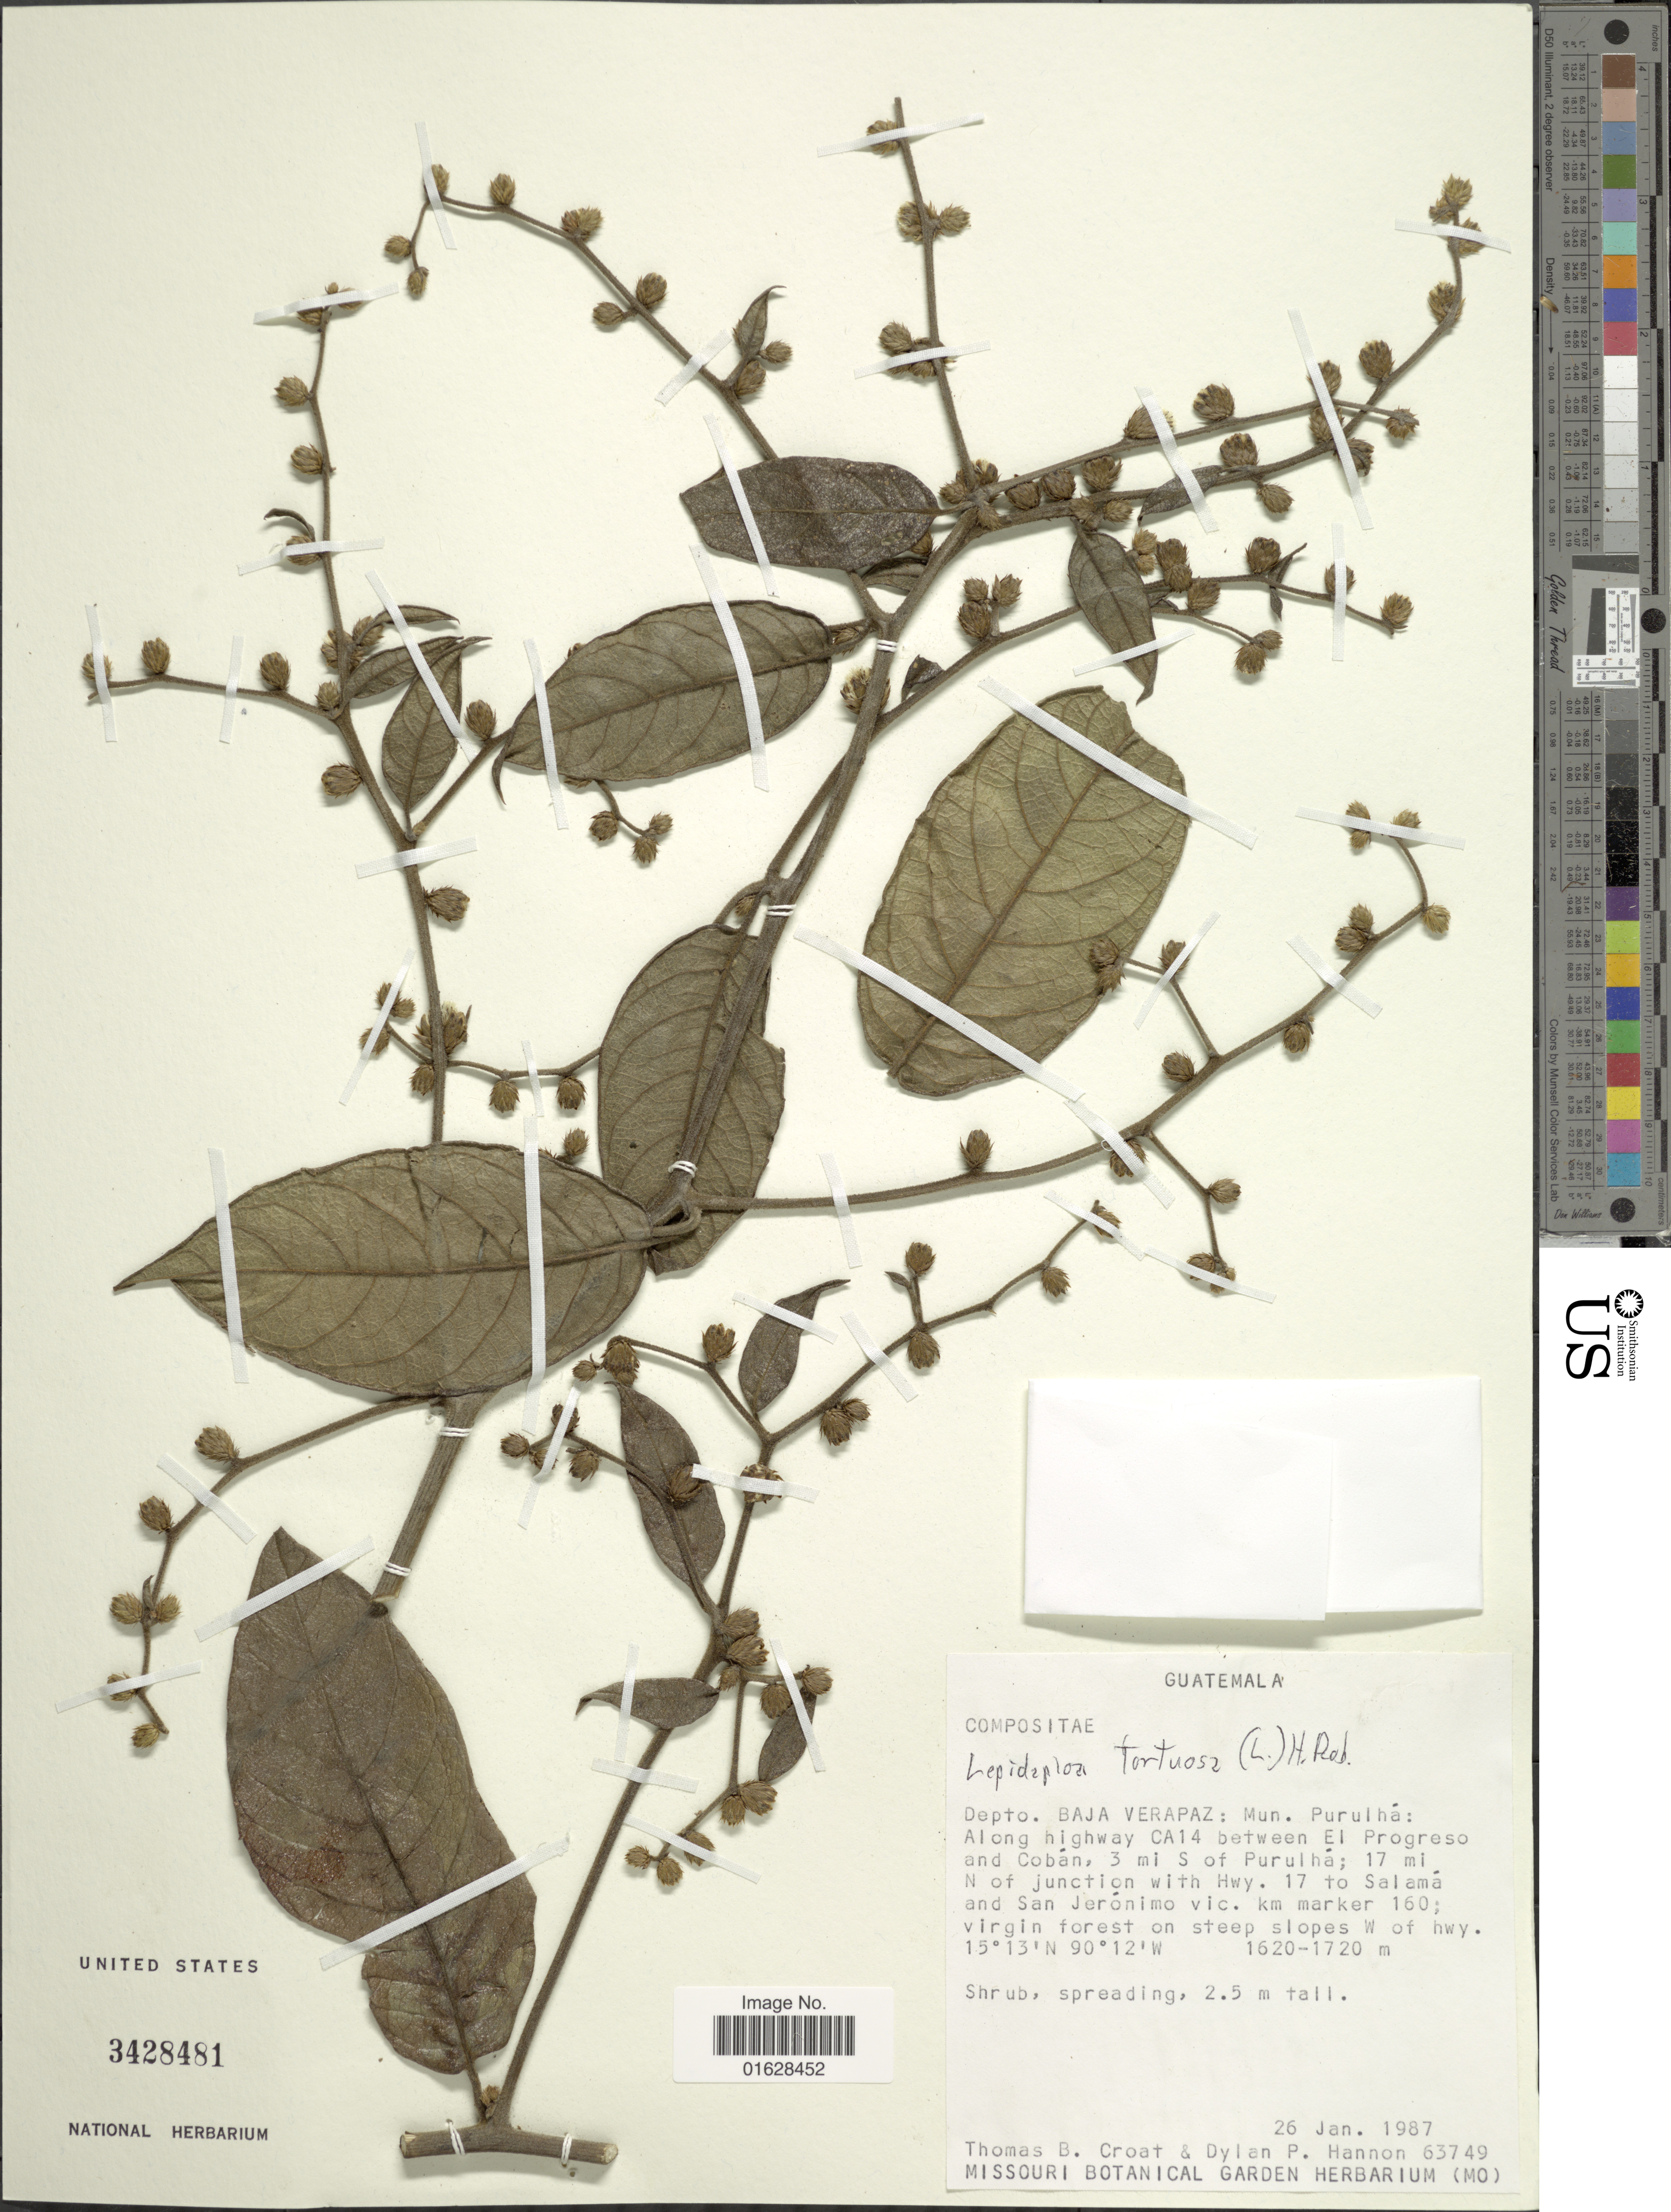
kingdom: Plantae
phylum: Tracheophyta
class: Magnoliopsida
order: Asterales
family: Asteraceae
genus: Lepidaploa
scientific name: Lepidaploa tortuosa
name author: (L.) H. Rob.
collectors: T. B. Croat & D. Hannon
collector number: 63749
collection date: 1987-01-26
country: Guatemala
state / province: Baja Verapaz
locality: Depto. Baja Verapaz, Mun. Purulha, along highway CA14 between El Progreso and Coban, 3 mi S of Purulha, 17 mi N of junction with Hwy 17 to Salama and San Jeronimo vic. km marker 160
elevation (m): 1620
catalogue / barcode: US 3428481